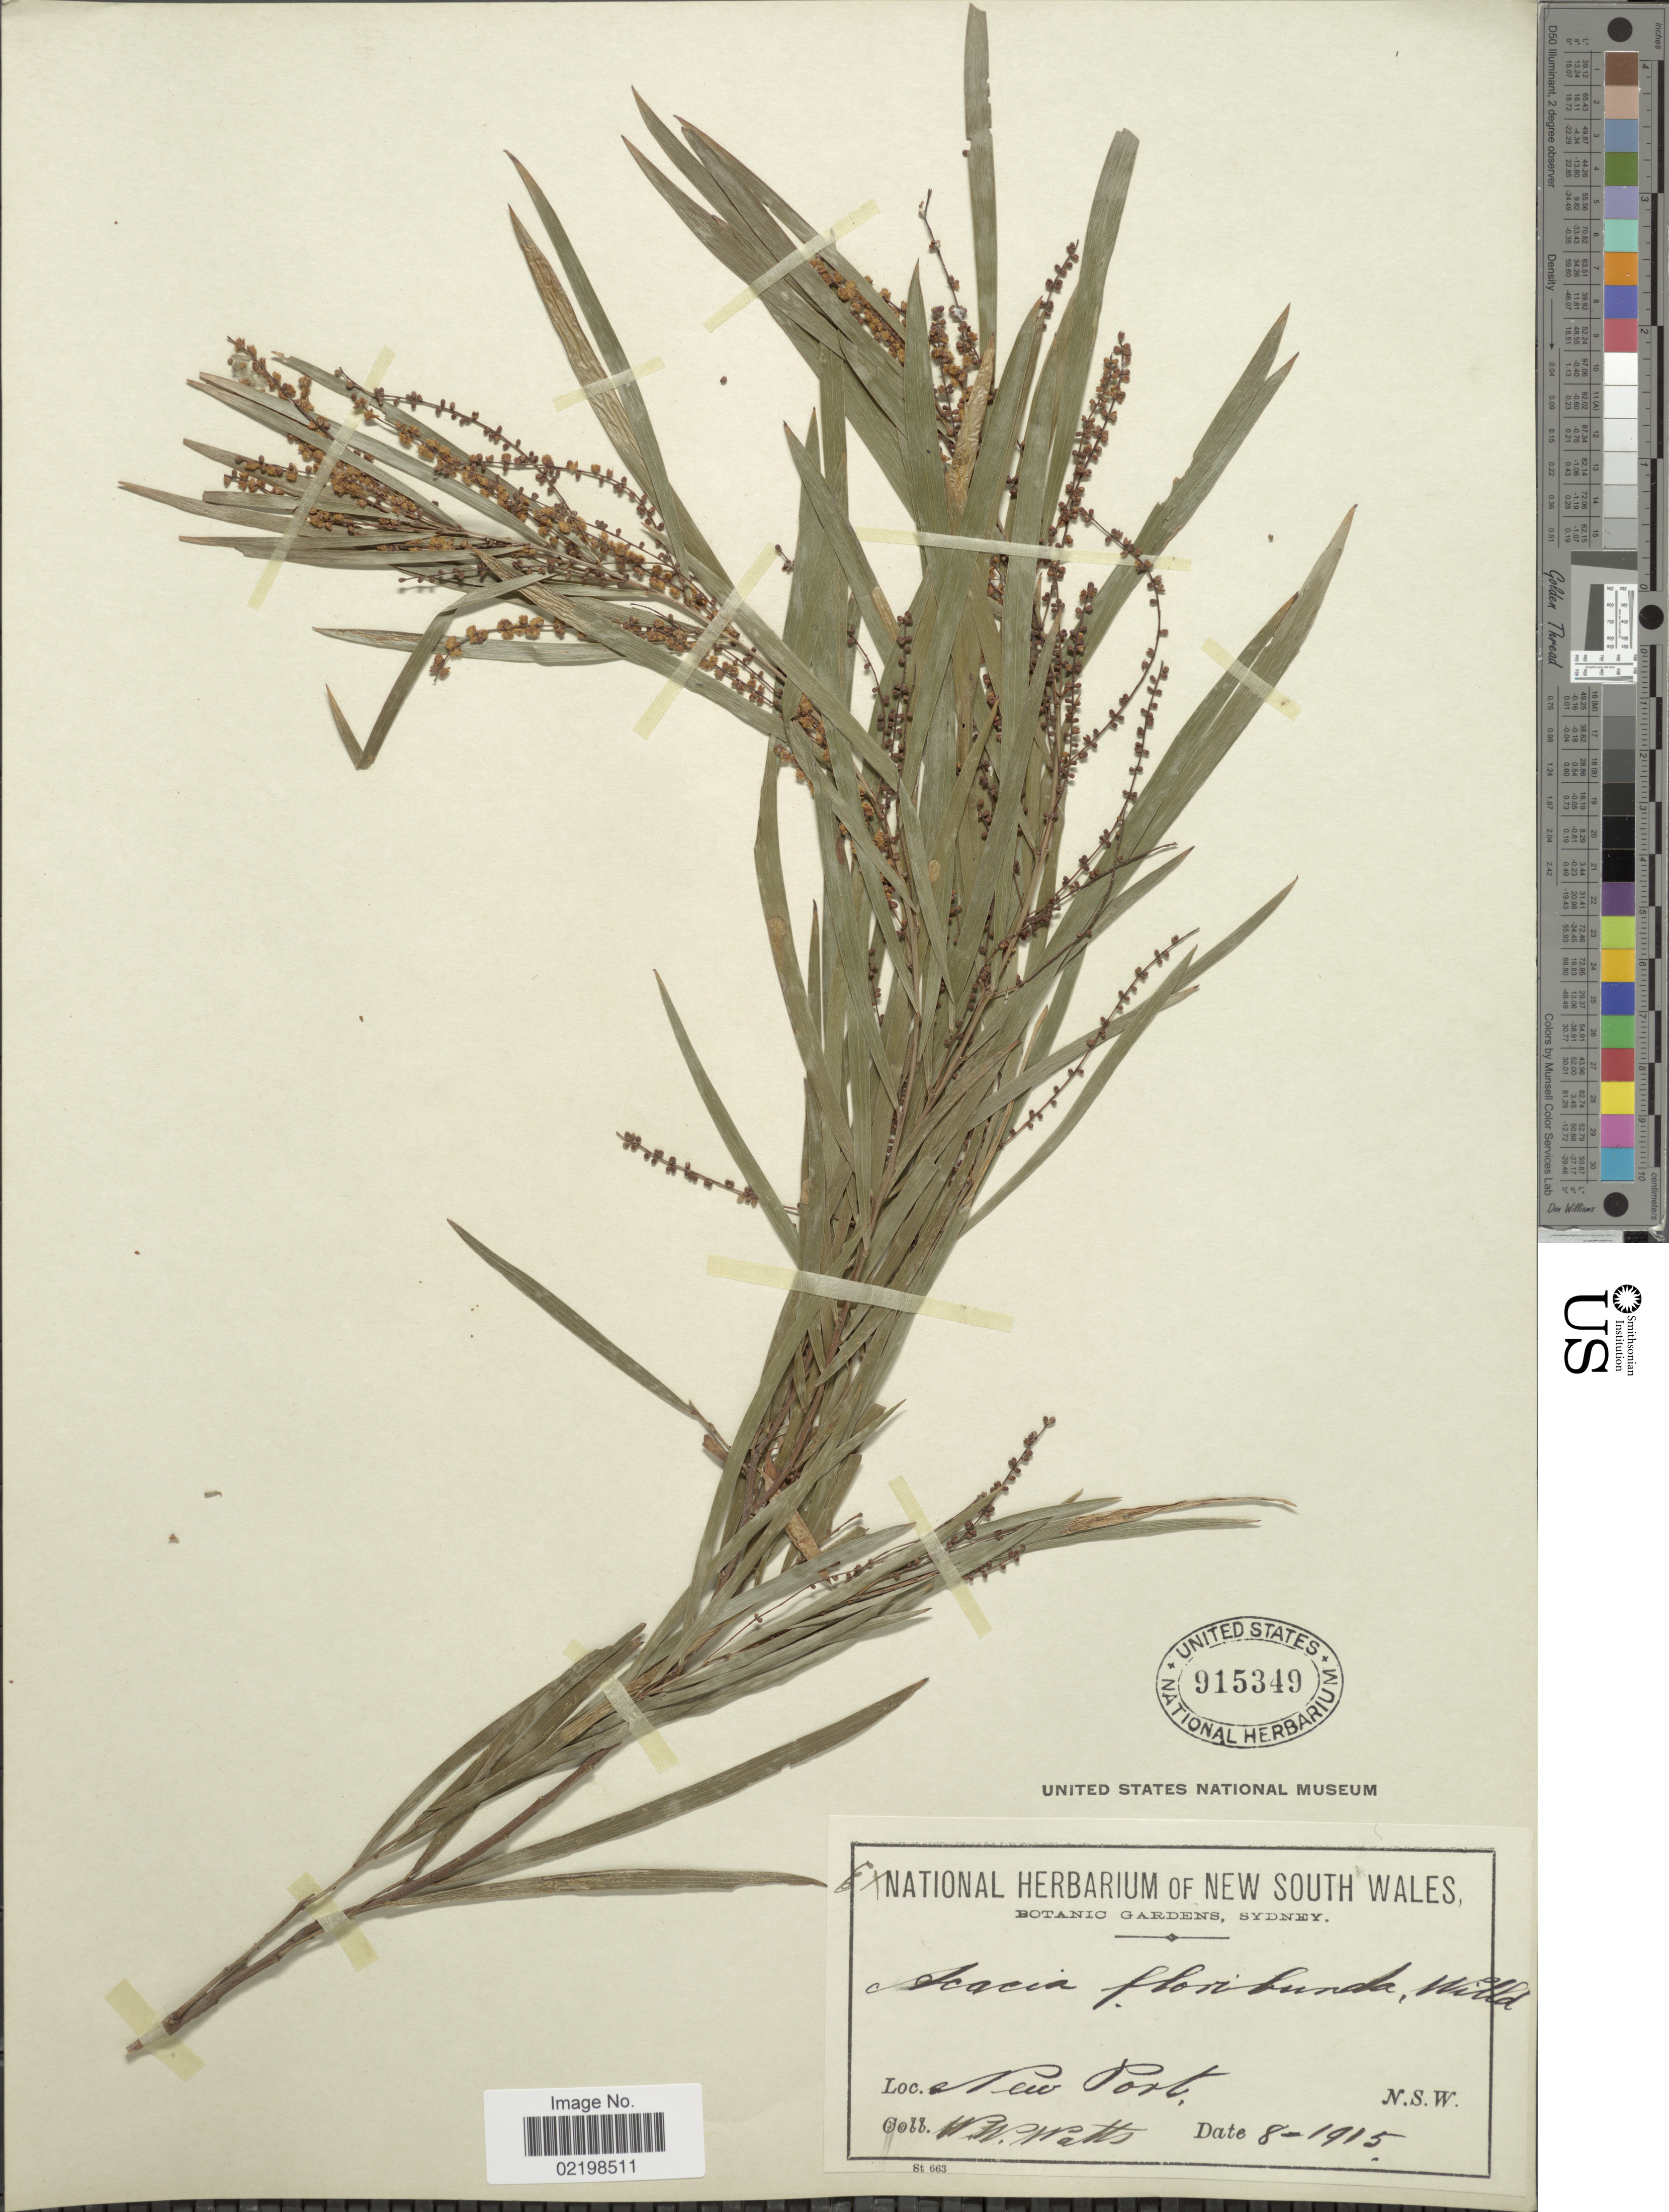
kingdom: Plantae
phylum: Tracheophyta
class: Magnoliopsida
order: Fabales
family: Fabaceae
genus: Acacia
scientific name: Acacia floribunda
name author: Willd.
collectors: W. W. Watts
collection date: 1915-08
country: Australia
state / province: New South Wales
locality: New Port, N.S.W.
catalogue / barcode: US 915349